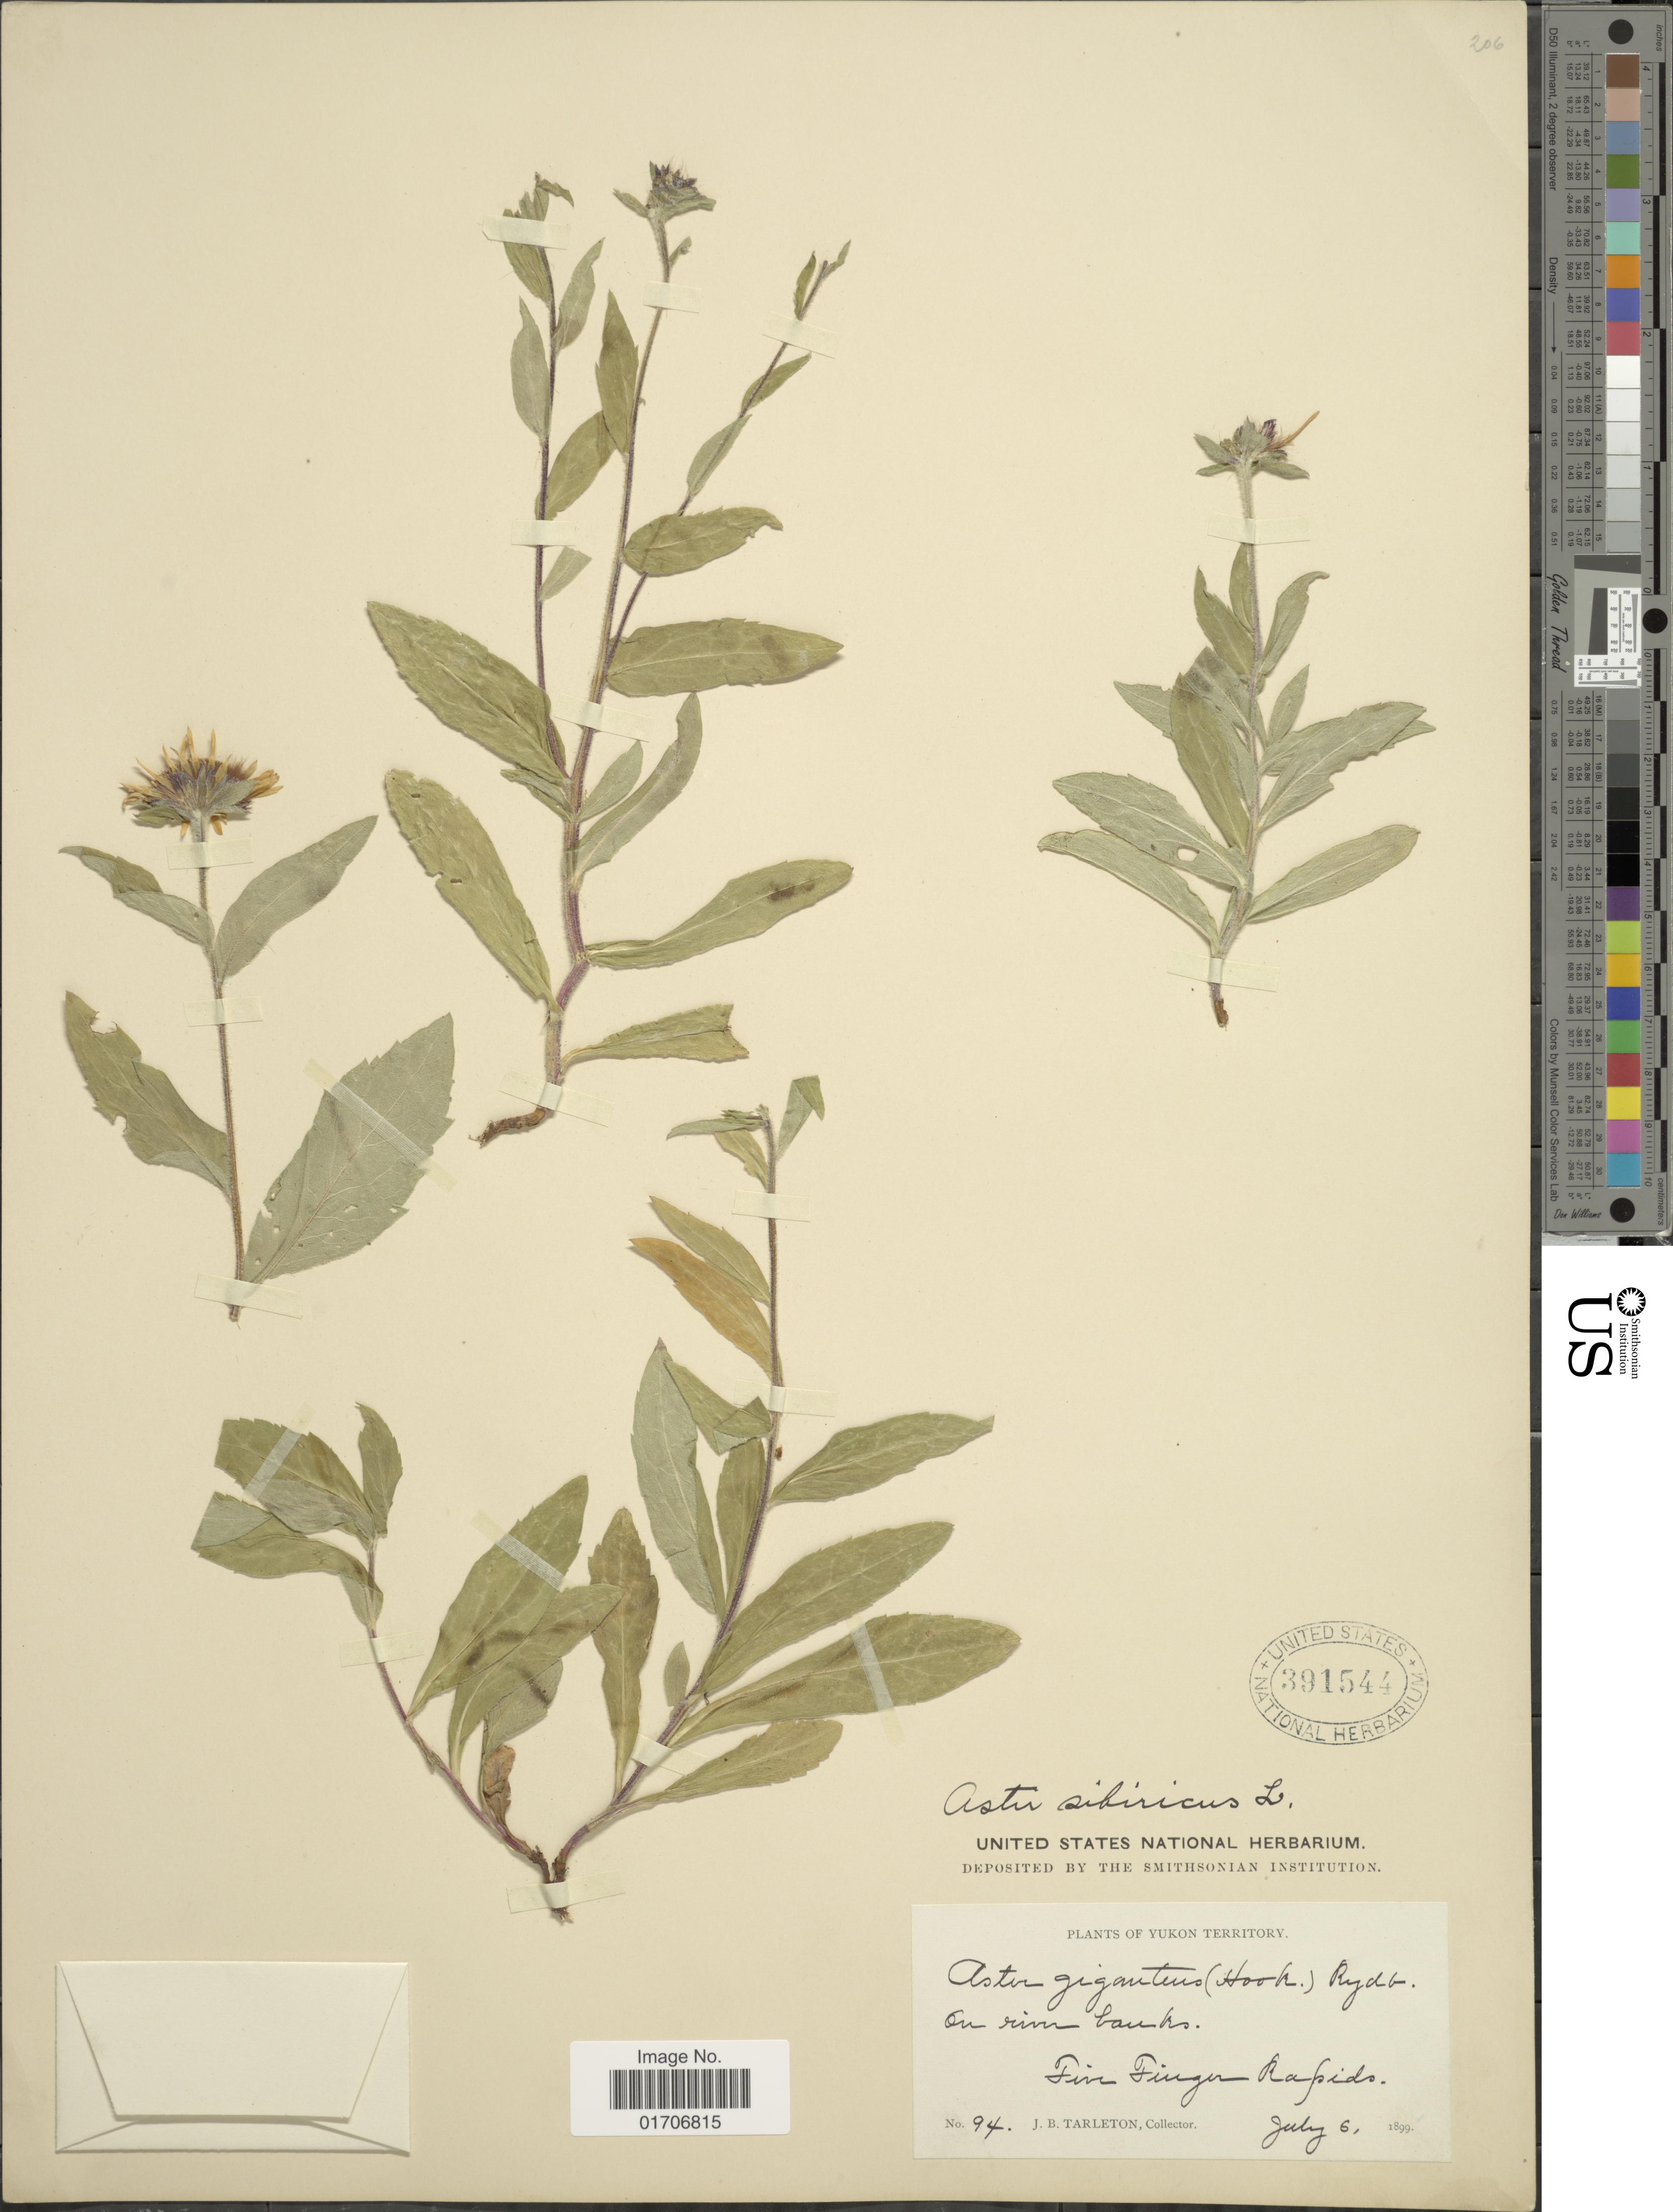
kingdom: Plantae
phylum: Tracheophyta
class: Magnoliopsida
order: Asterales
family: Asteraceae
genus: Eurybia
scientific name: Eurybia sibirica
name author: (L.) G.L. Nesom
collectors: J. Tarleton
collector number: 94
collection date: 1899-07-06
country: Canada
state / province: Yukon Territory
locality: On river banks. Five Finger Rapids.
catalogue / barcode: US 391544